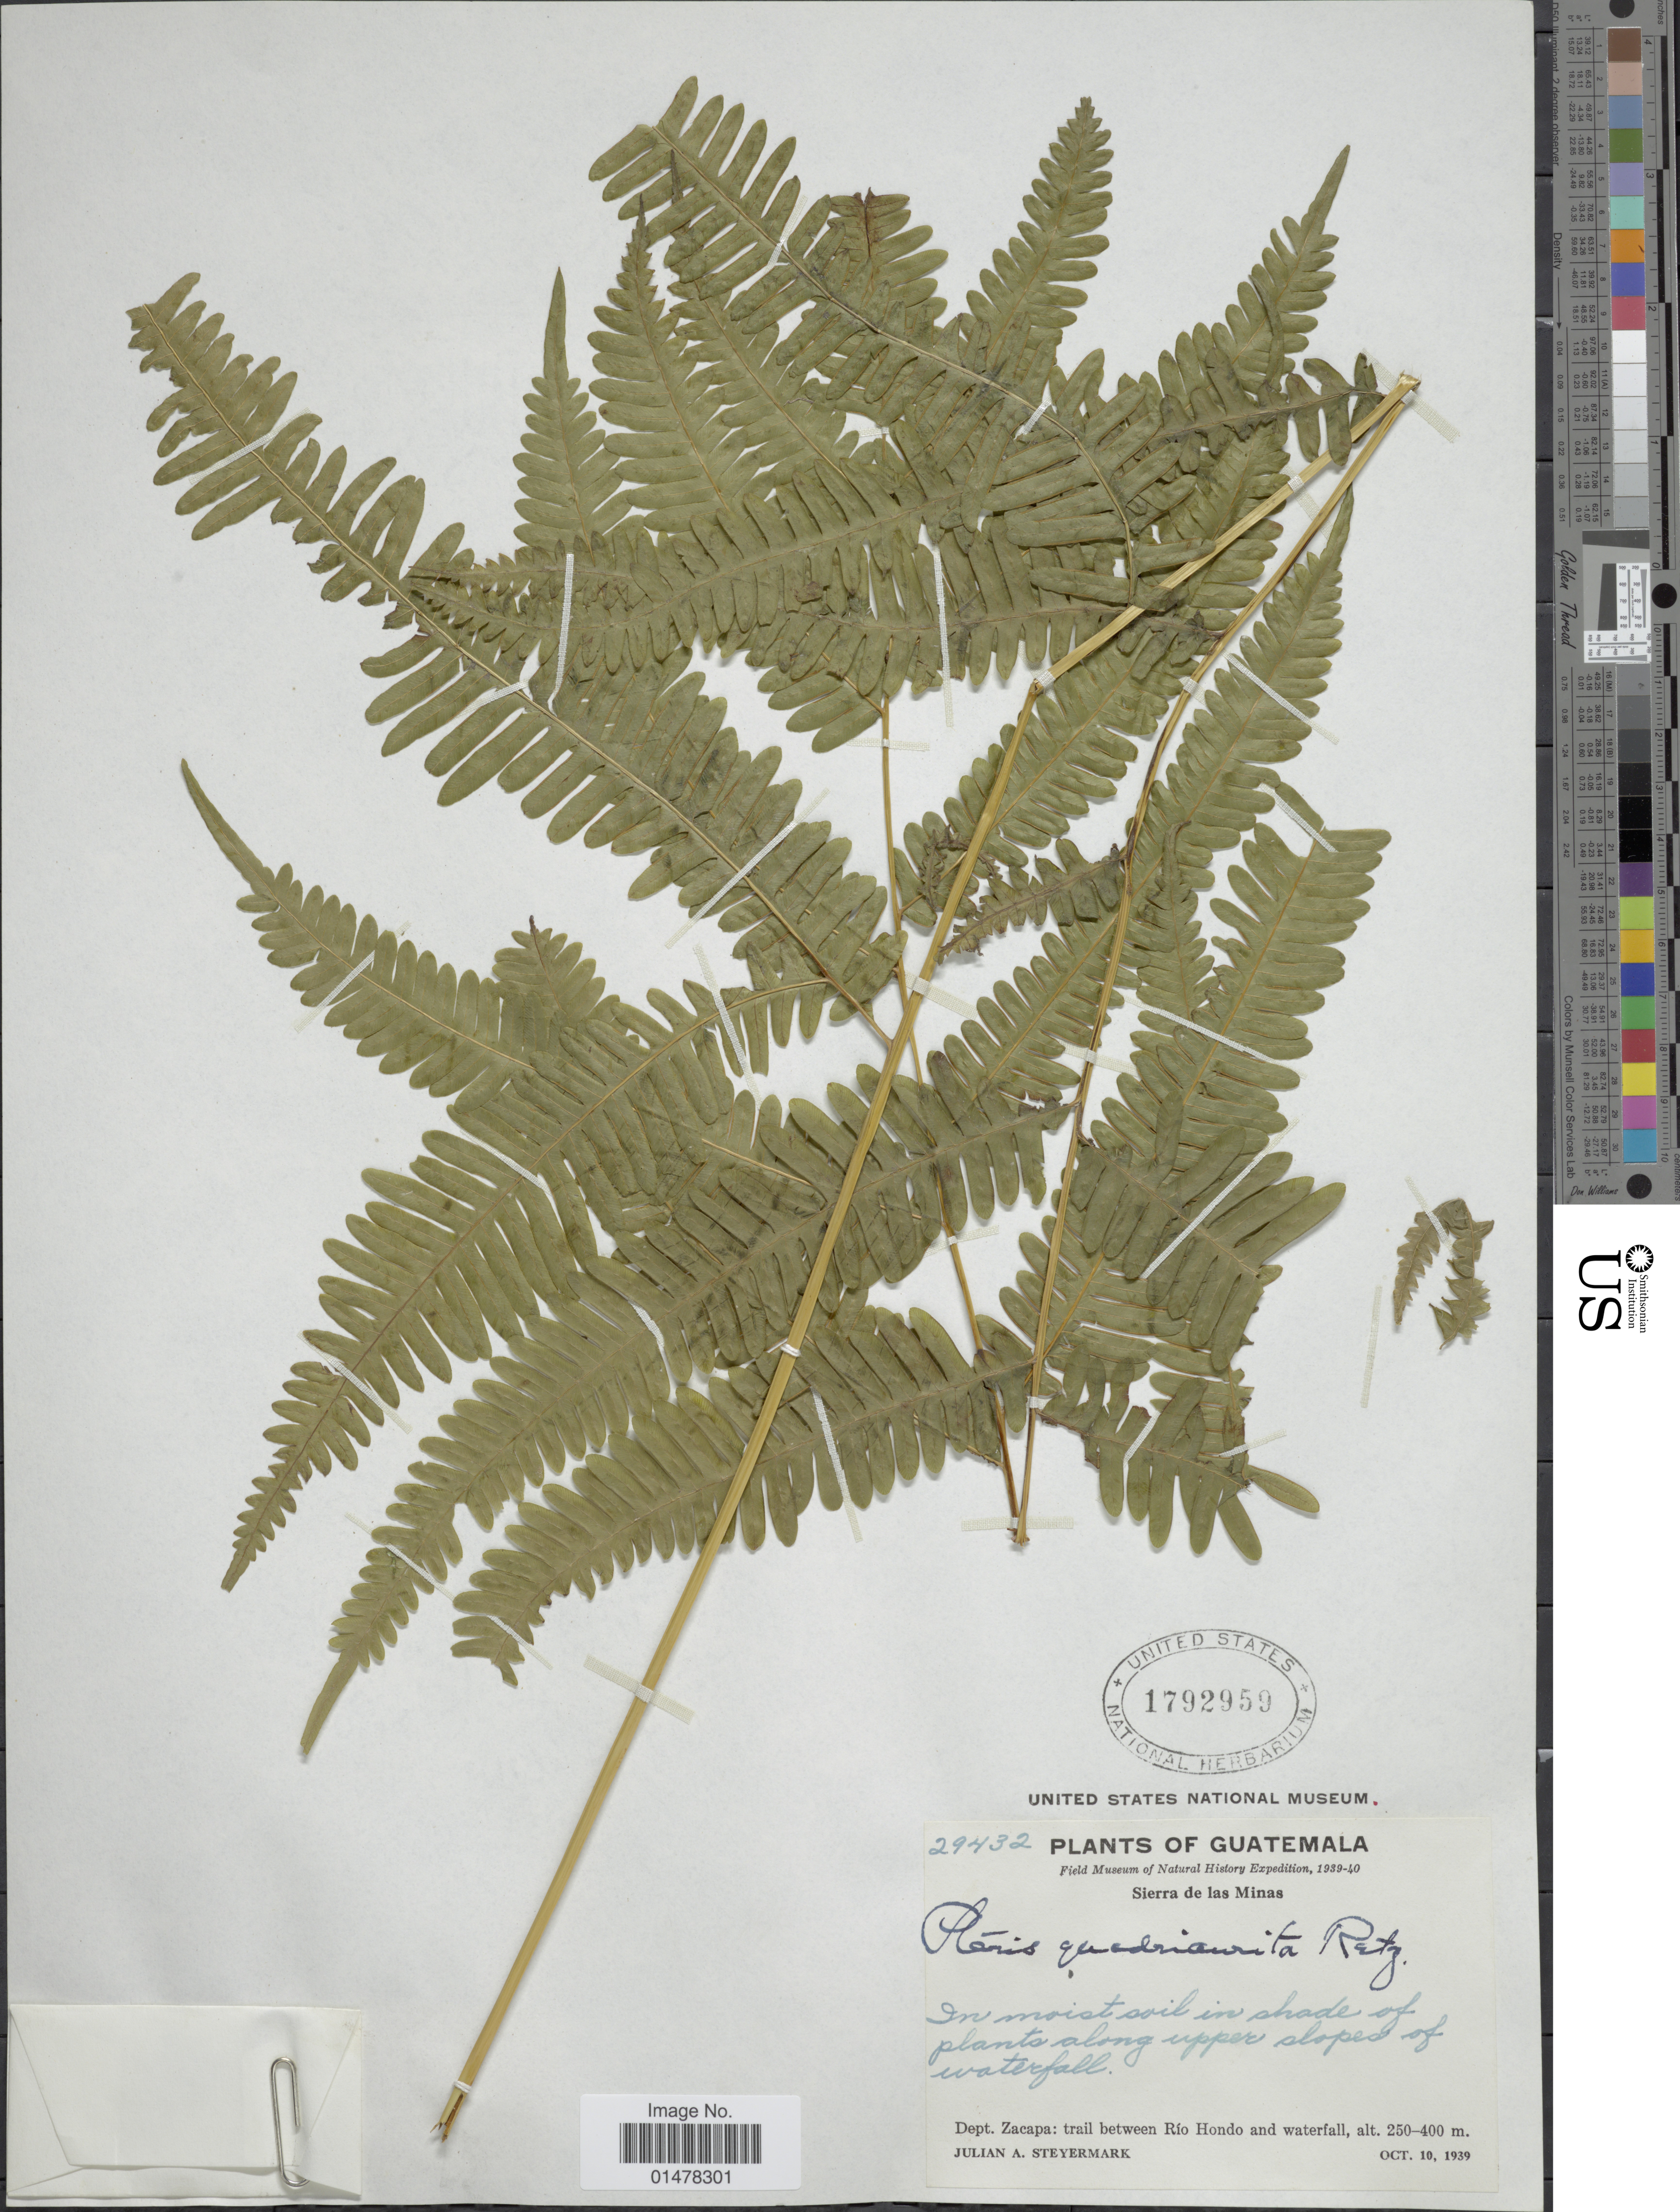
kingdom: Plantae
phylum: Tracheophyta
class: Polypodiopsida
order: Polypodiales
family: Pteridaceae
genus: Pteris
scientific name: Pteris quadriaurita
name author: Retz.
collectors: J. Steyermark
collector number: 29432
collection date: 1939-10-10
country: Guatemala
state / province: Zacapa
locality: Plants of Guatemala, In moist soil in shade of plants upper slopes of waterfall, Dept. Zacapa: trail between Rio Hondo and waterfall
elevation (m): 250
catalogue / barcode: US 1792959